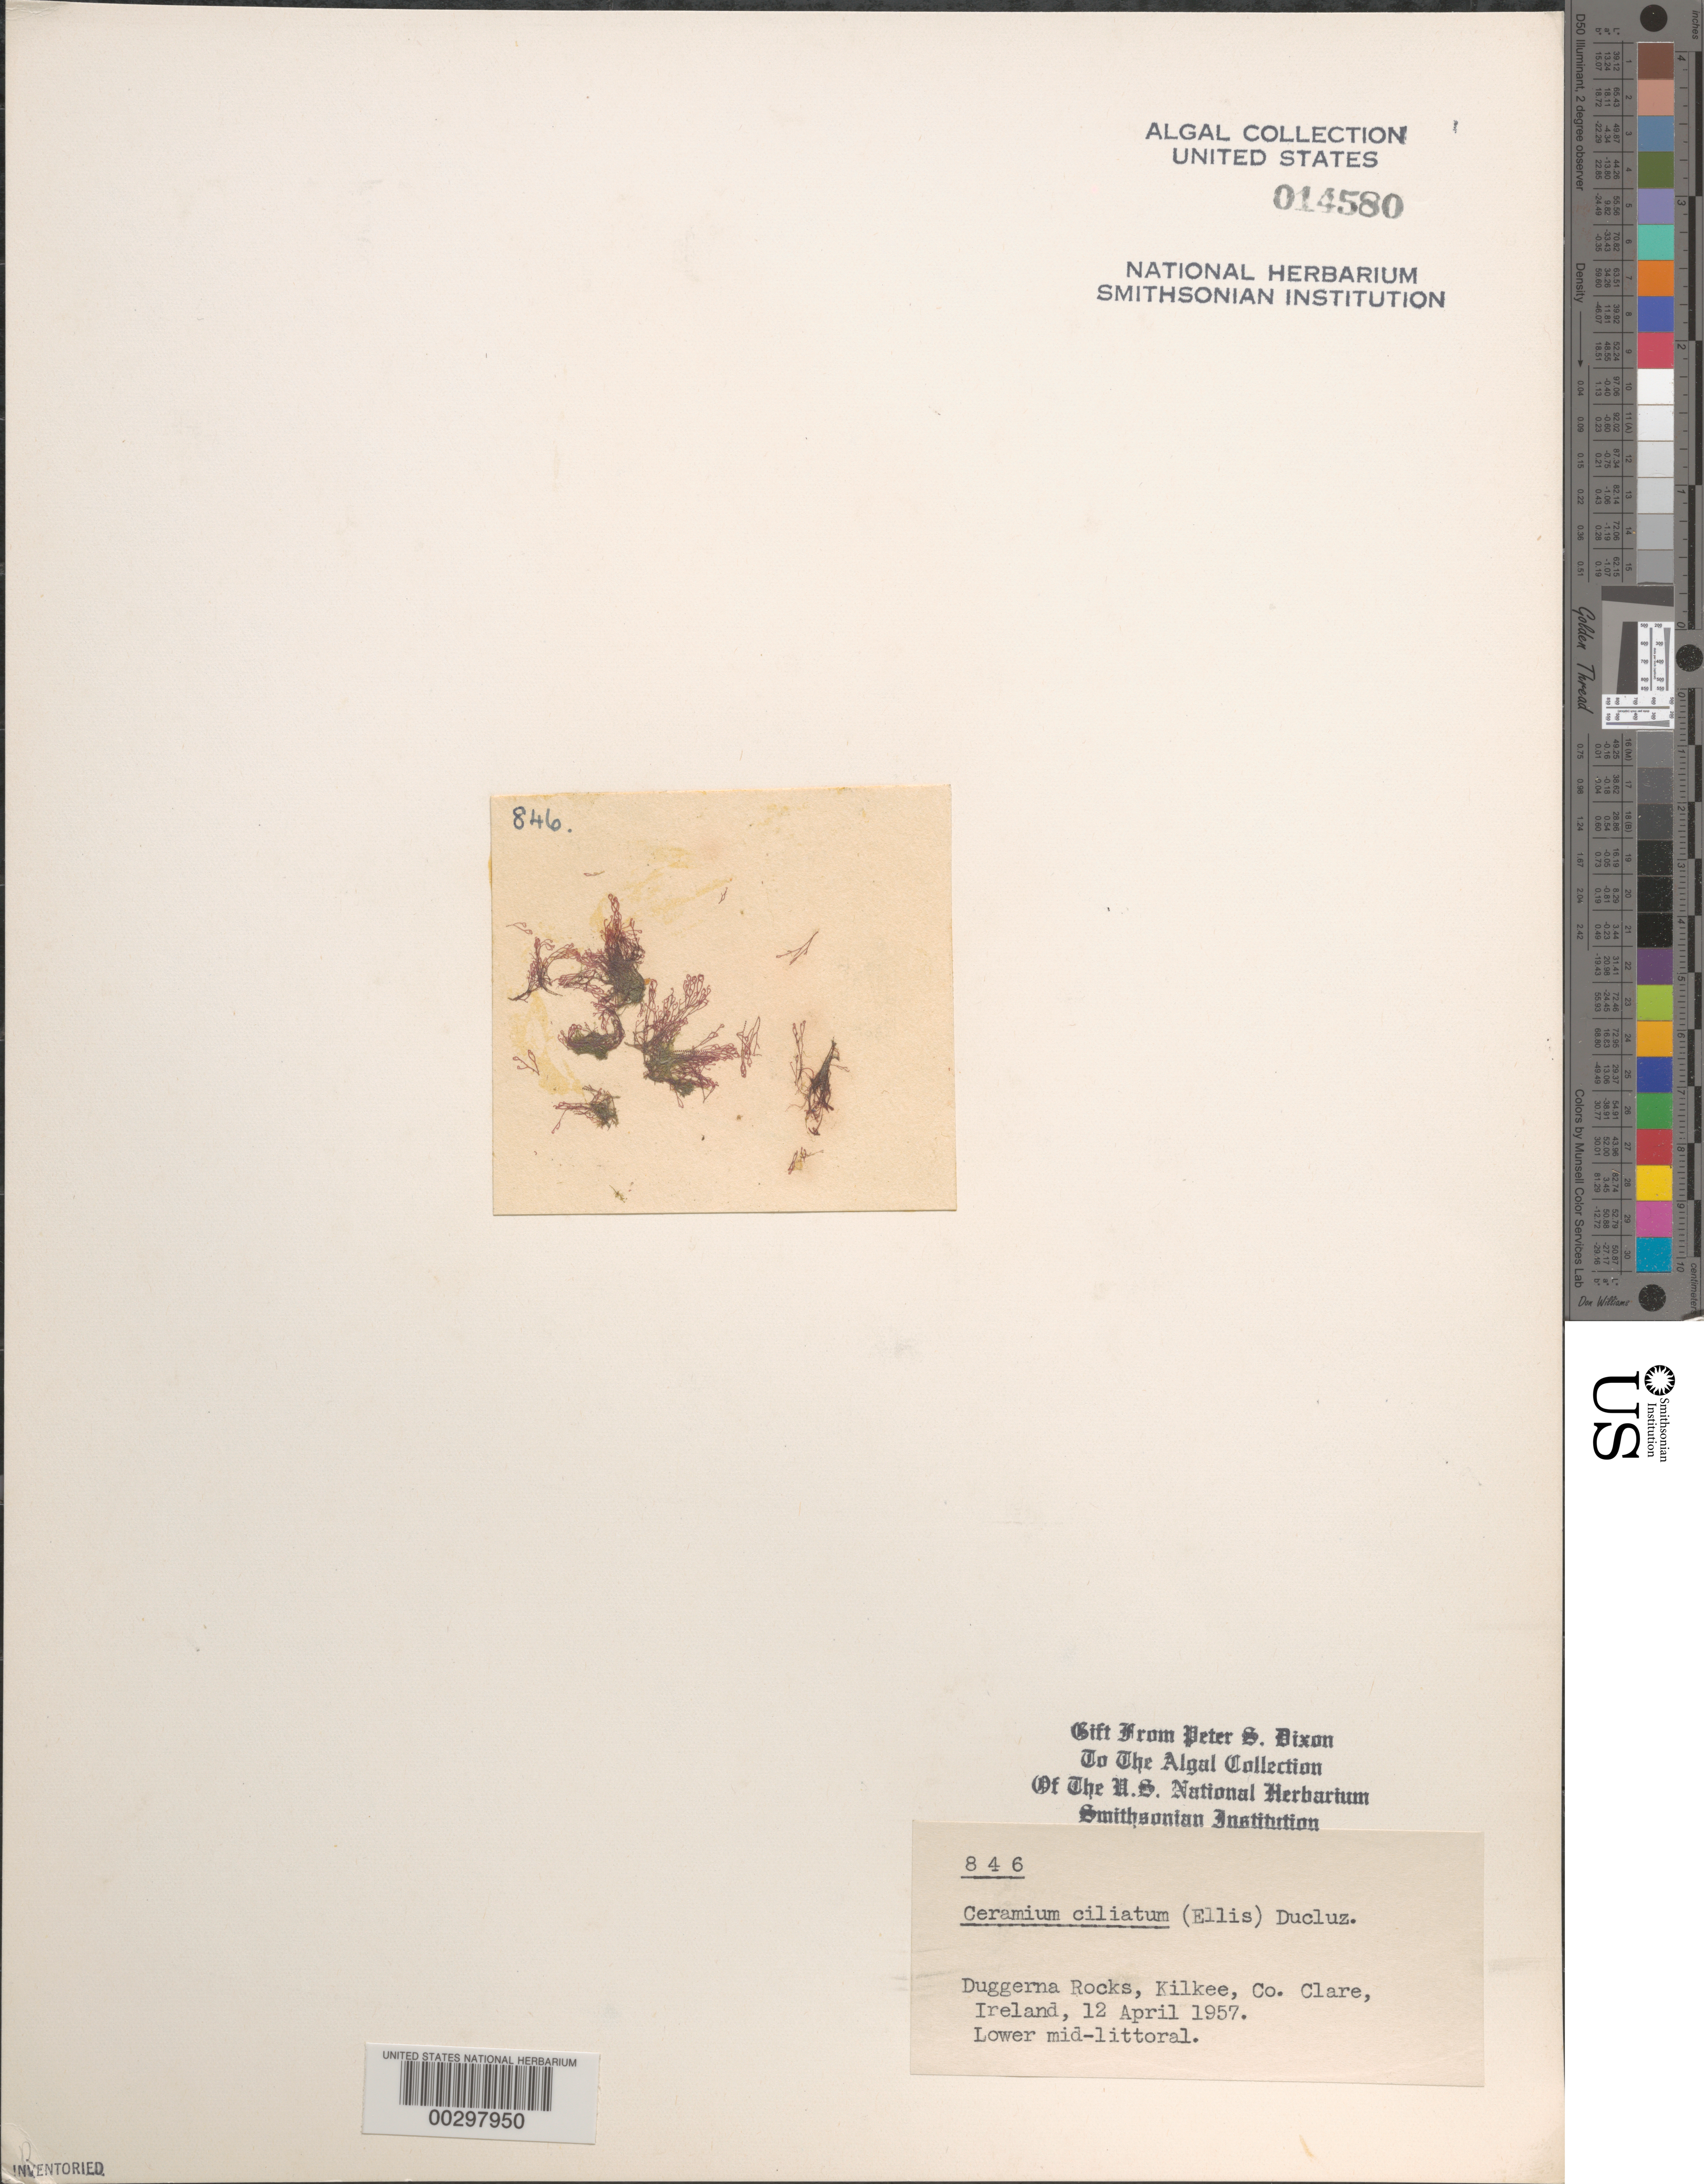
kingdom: Plantae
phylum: Rhodophyta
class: Florideophyceae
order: Ceramiales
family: Ceramiaceae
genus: Ceramium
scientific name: Ceramium ciliatum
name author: (J. Ellis) Ducluzeau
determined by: Dixon, P. S.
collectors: P. S. Dixon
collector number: PSD 846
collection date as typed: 12 Apr 1957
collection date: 1957-04-12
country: Ireland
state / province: Munster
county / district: Clare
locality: Duggerna Rocks, Kilkee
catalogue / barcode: US 14580